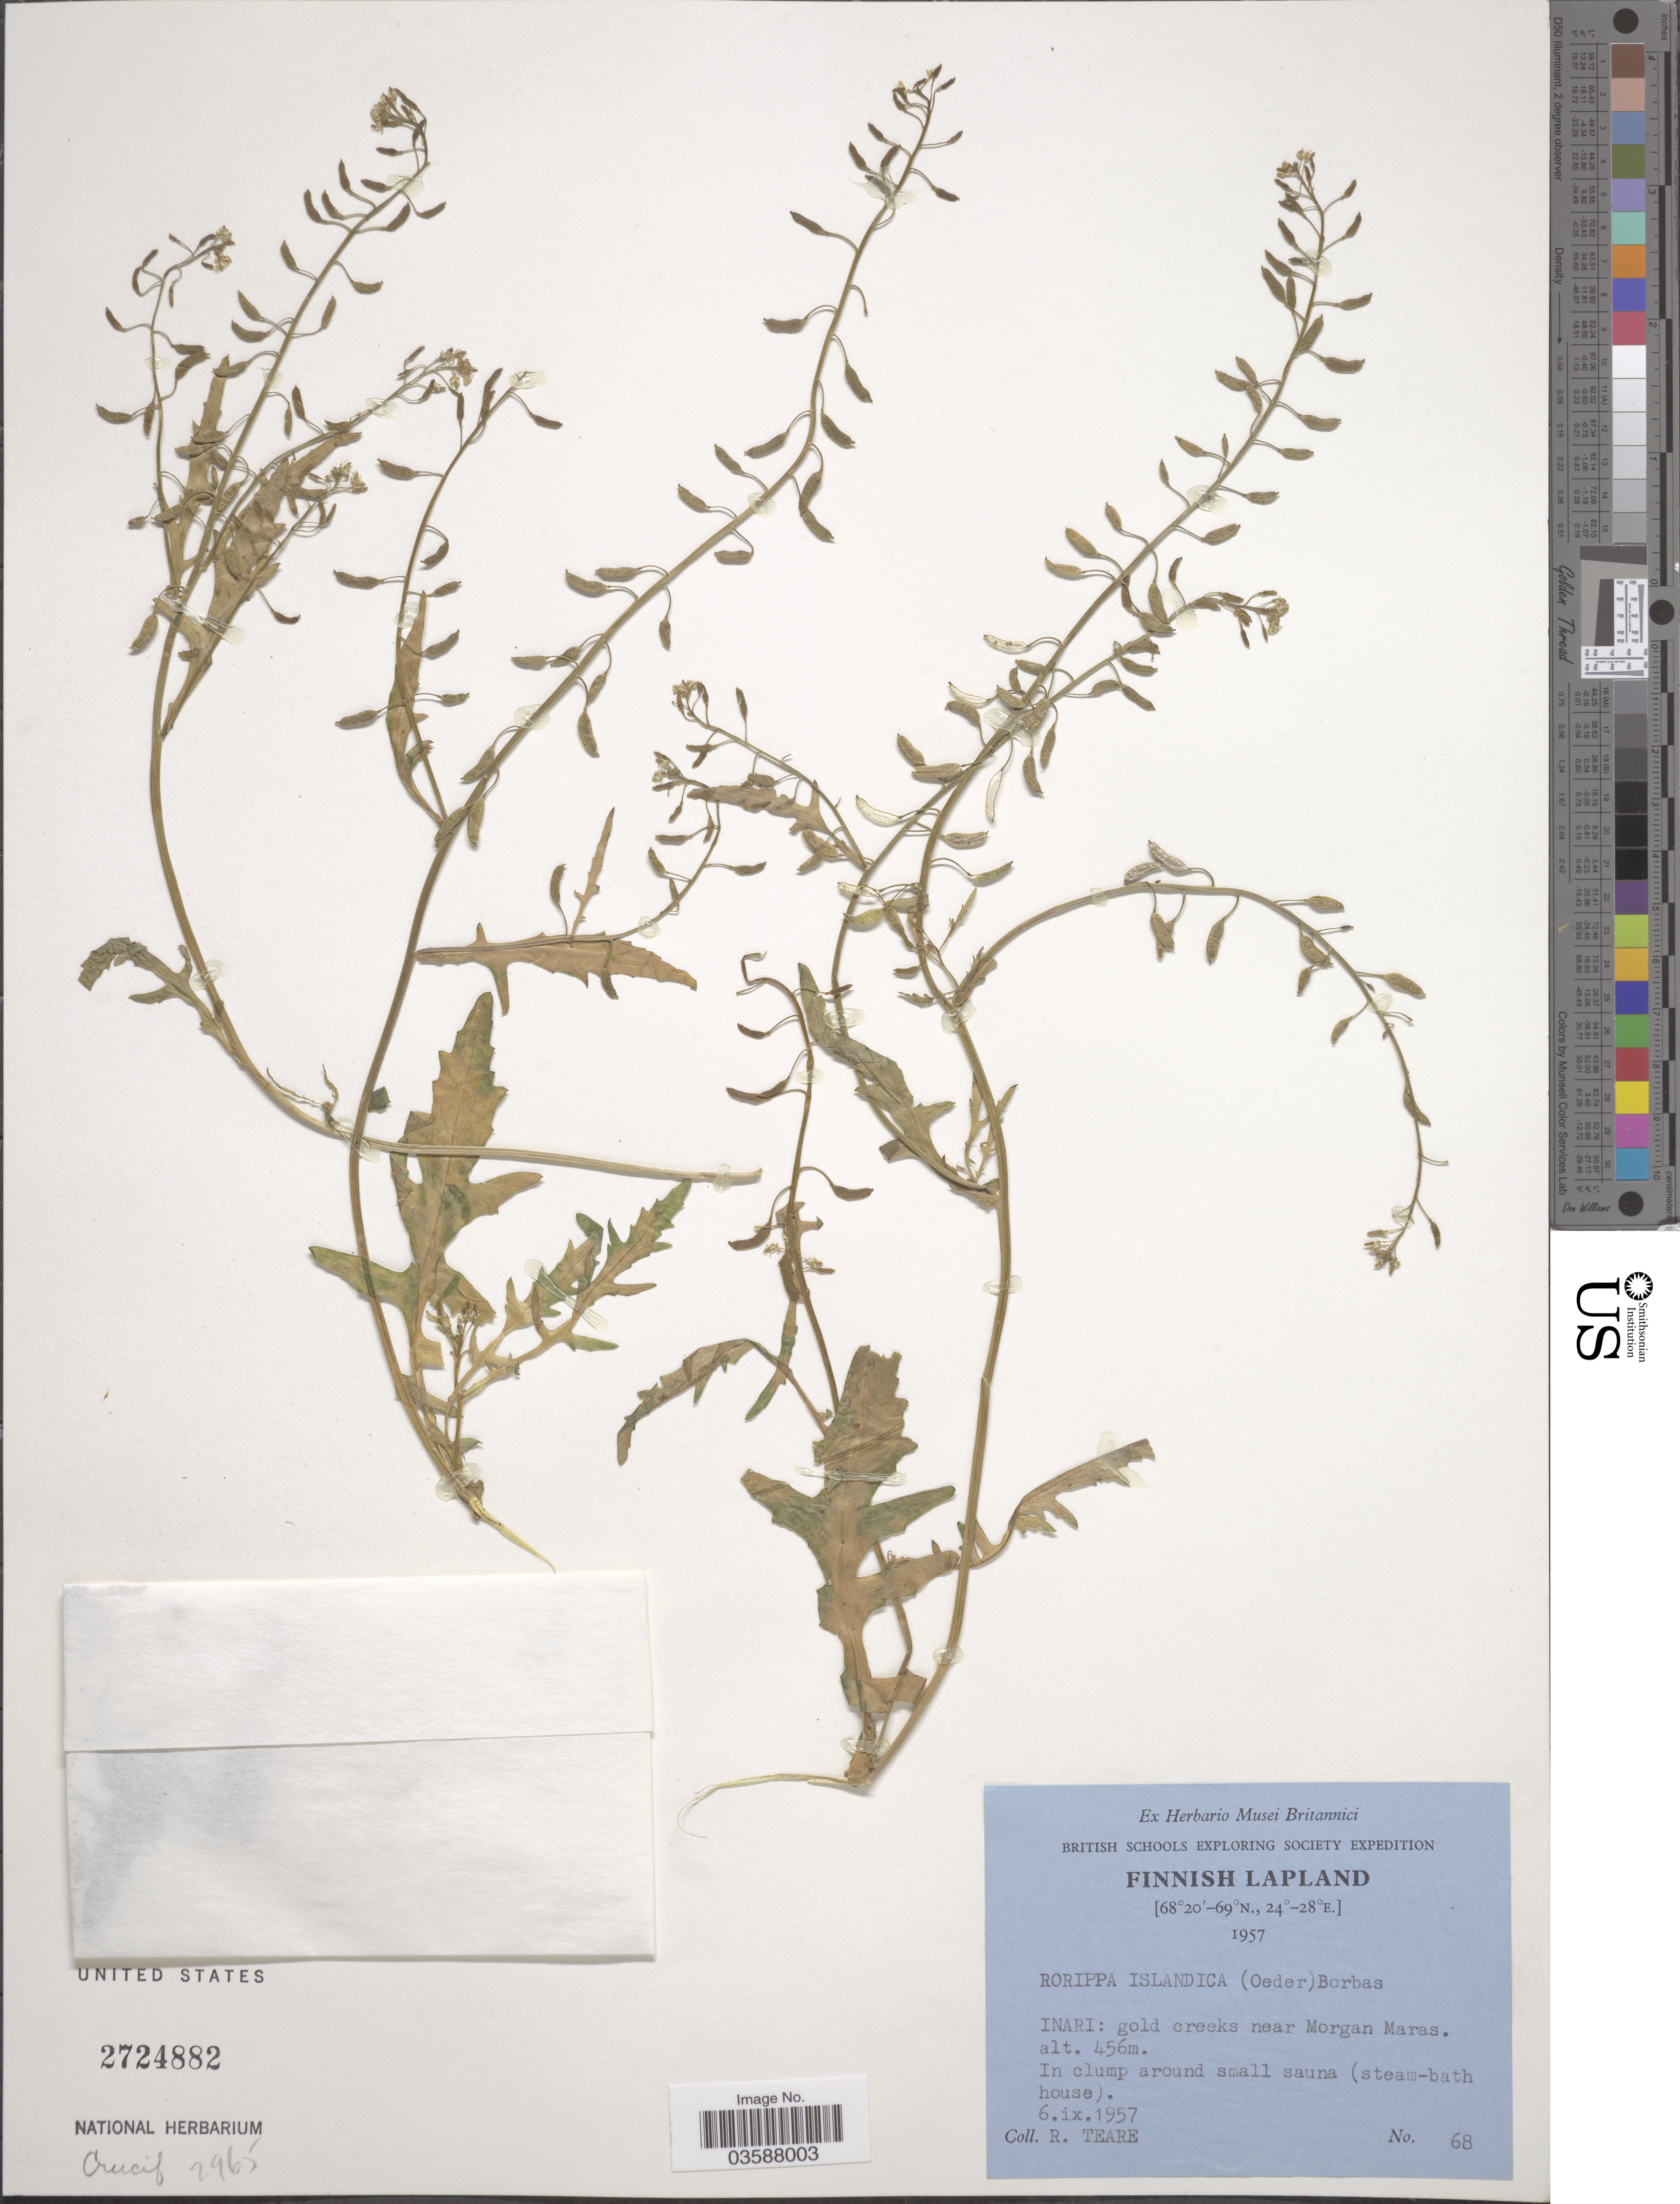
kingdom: Plantae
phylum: Tracheophyta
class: Magnoliopsida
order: Brassicales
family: Brassicaceae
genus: Rorippa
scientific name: Rorippa islandica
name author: (Oeder) Borbás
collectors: R. Teare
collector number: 68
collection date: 1957-09-06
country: Finland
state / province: Lappi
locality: Finnish Lapland. Inari: gold creeks near Morgan Maras.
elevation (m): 456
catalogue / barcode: US 2724882